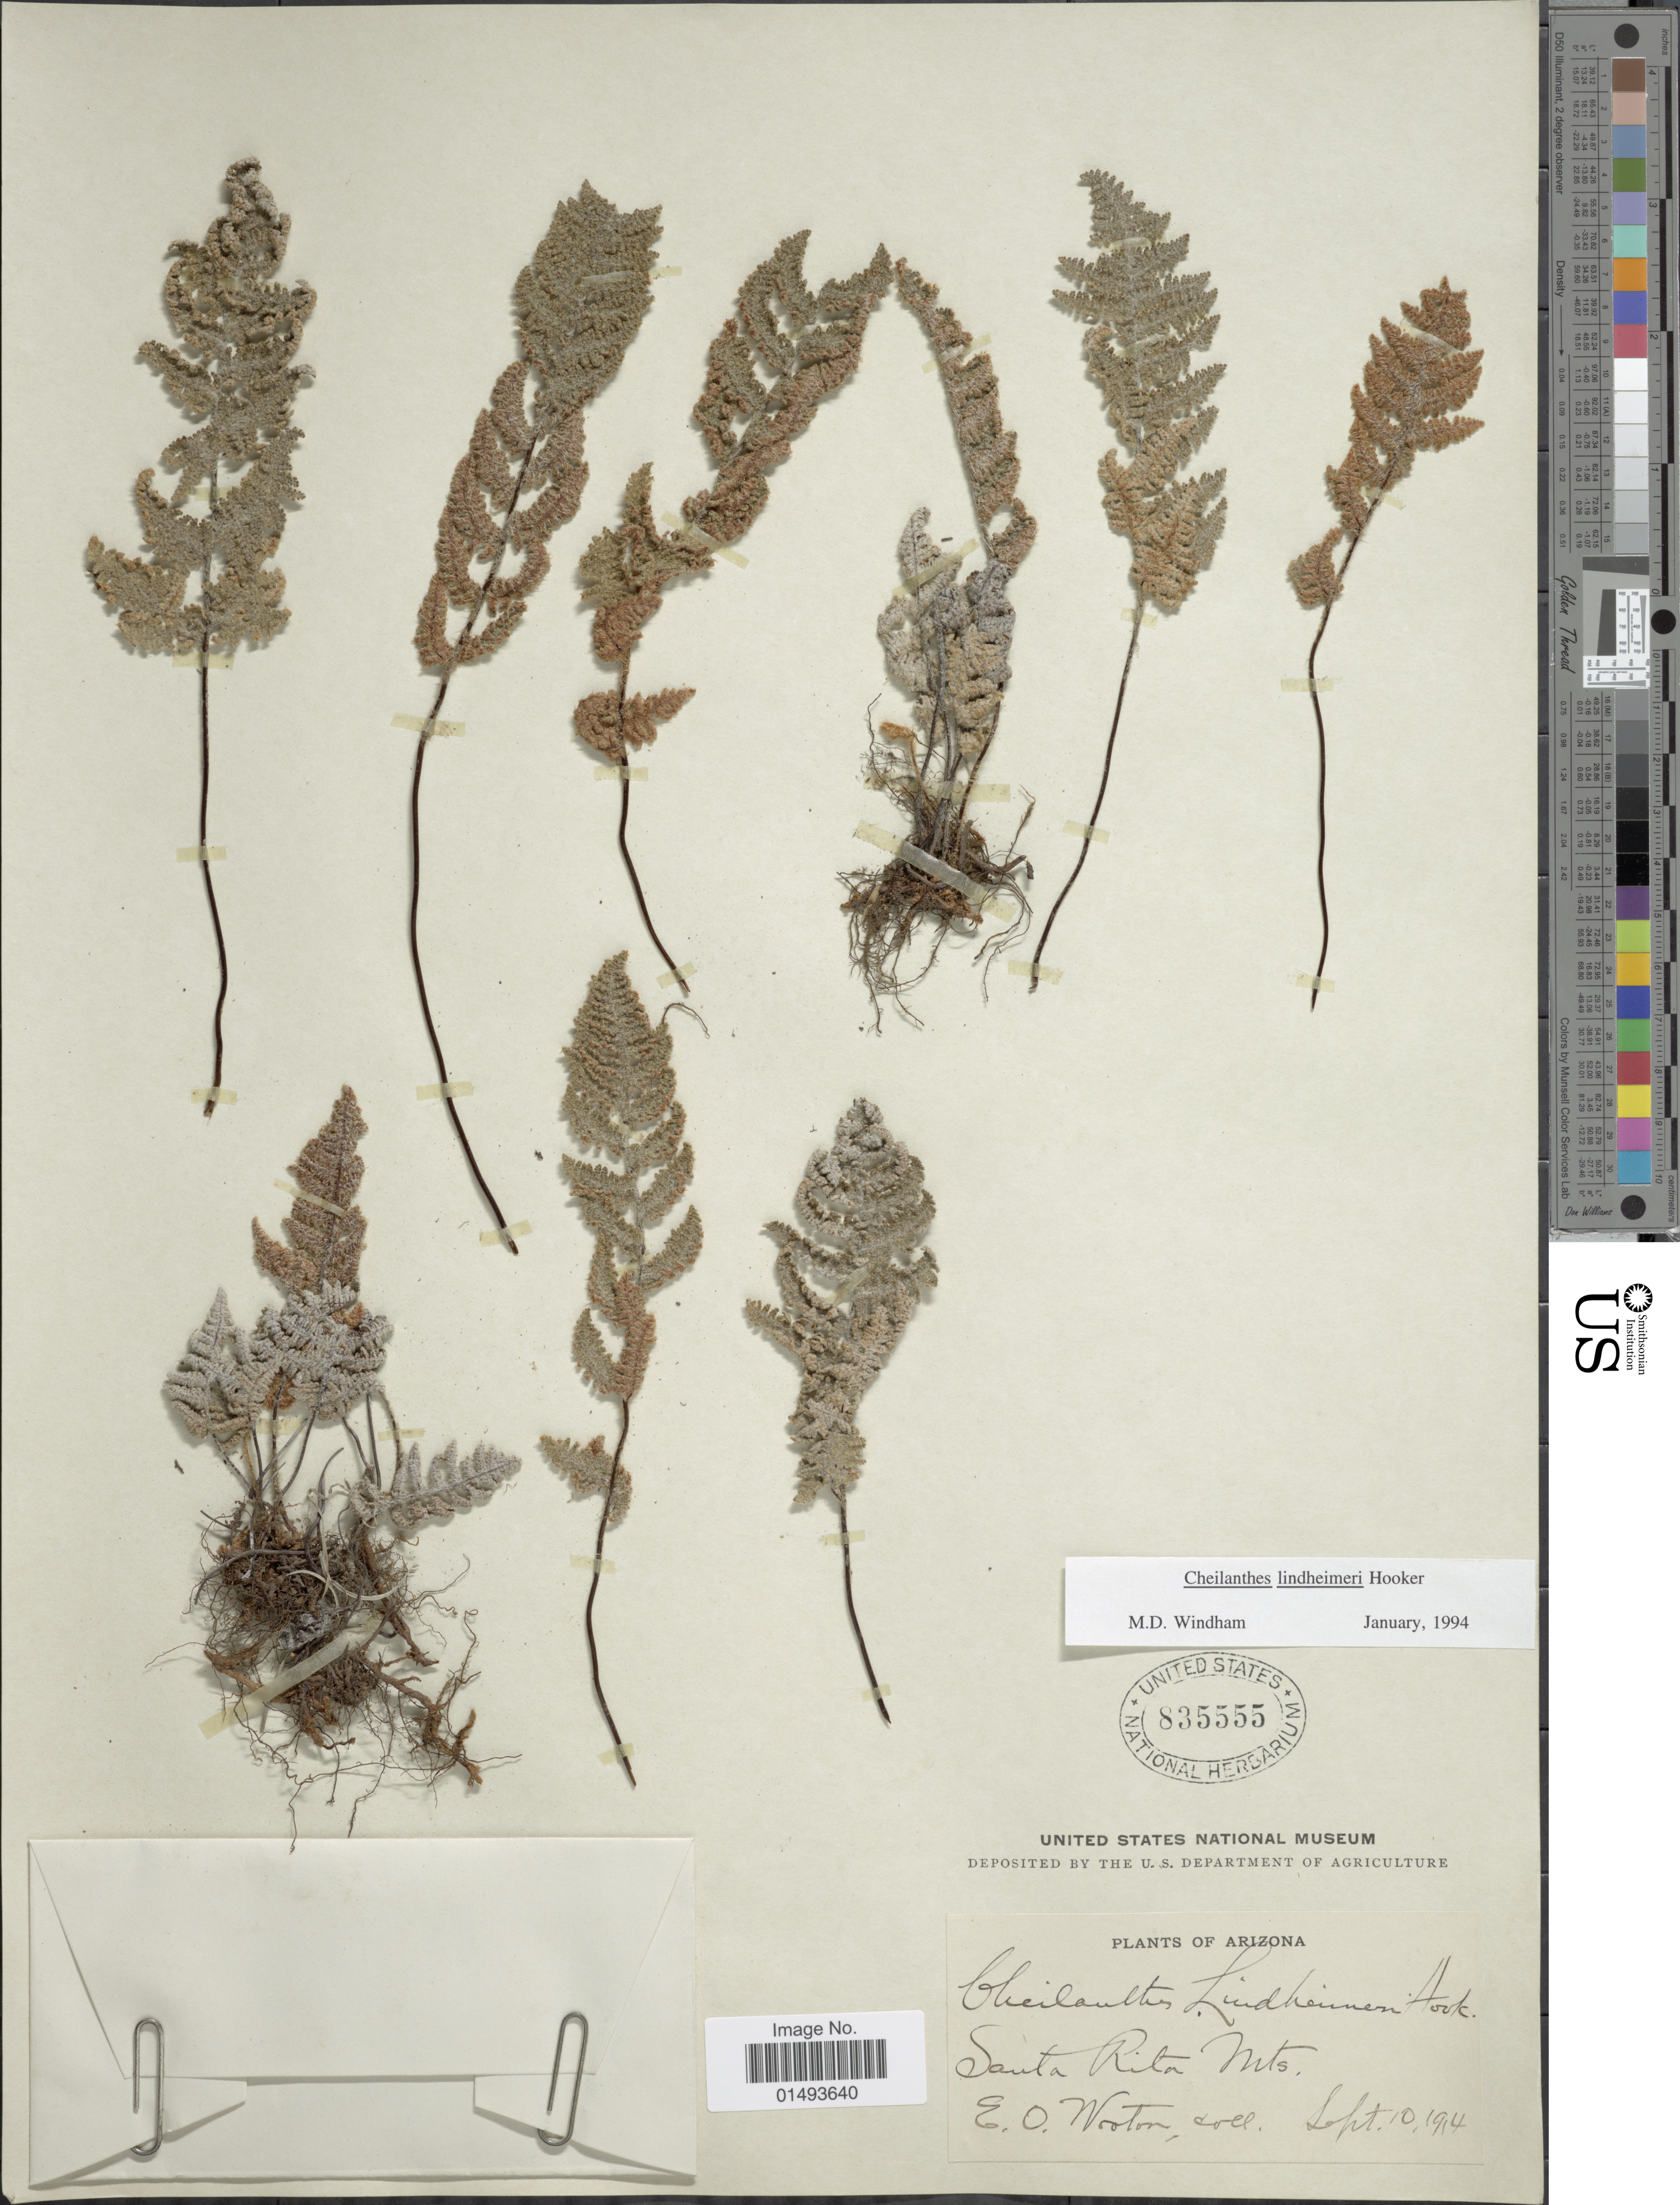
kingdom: Plantae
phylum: Tracheophyta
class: Polypodiopsida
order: Polypodiales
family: Pteridaceae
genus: Myriopteris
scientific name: Myriopteris lindheimeri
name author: (Hook.) J. Sm.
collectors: E. O. Wooton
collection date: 1914-09-10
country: United States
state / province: Arizona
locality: Plants of Arizona, Santa Rita Mts.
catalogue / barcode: US 835555